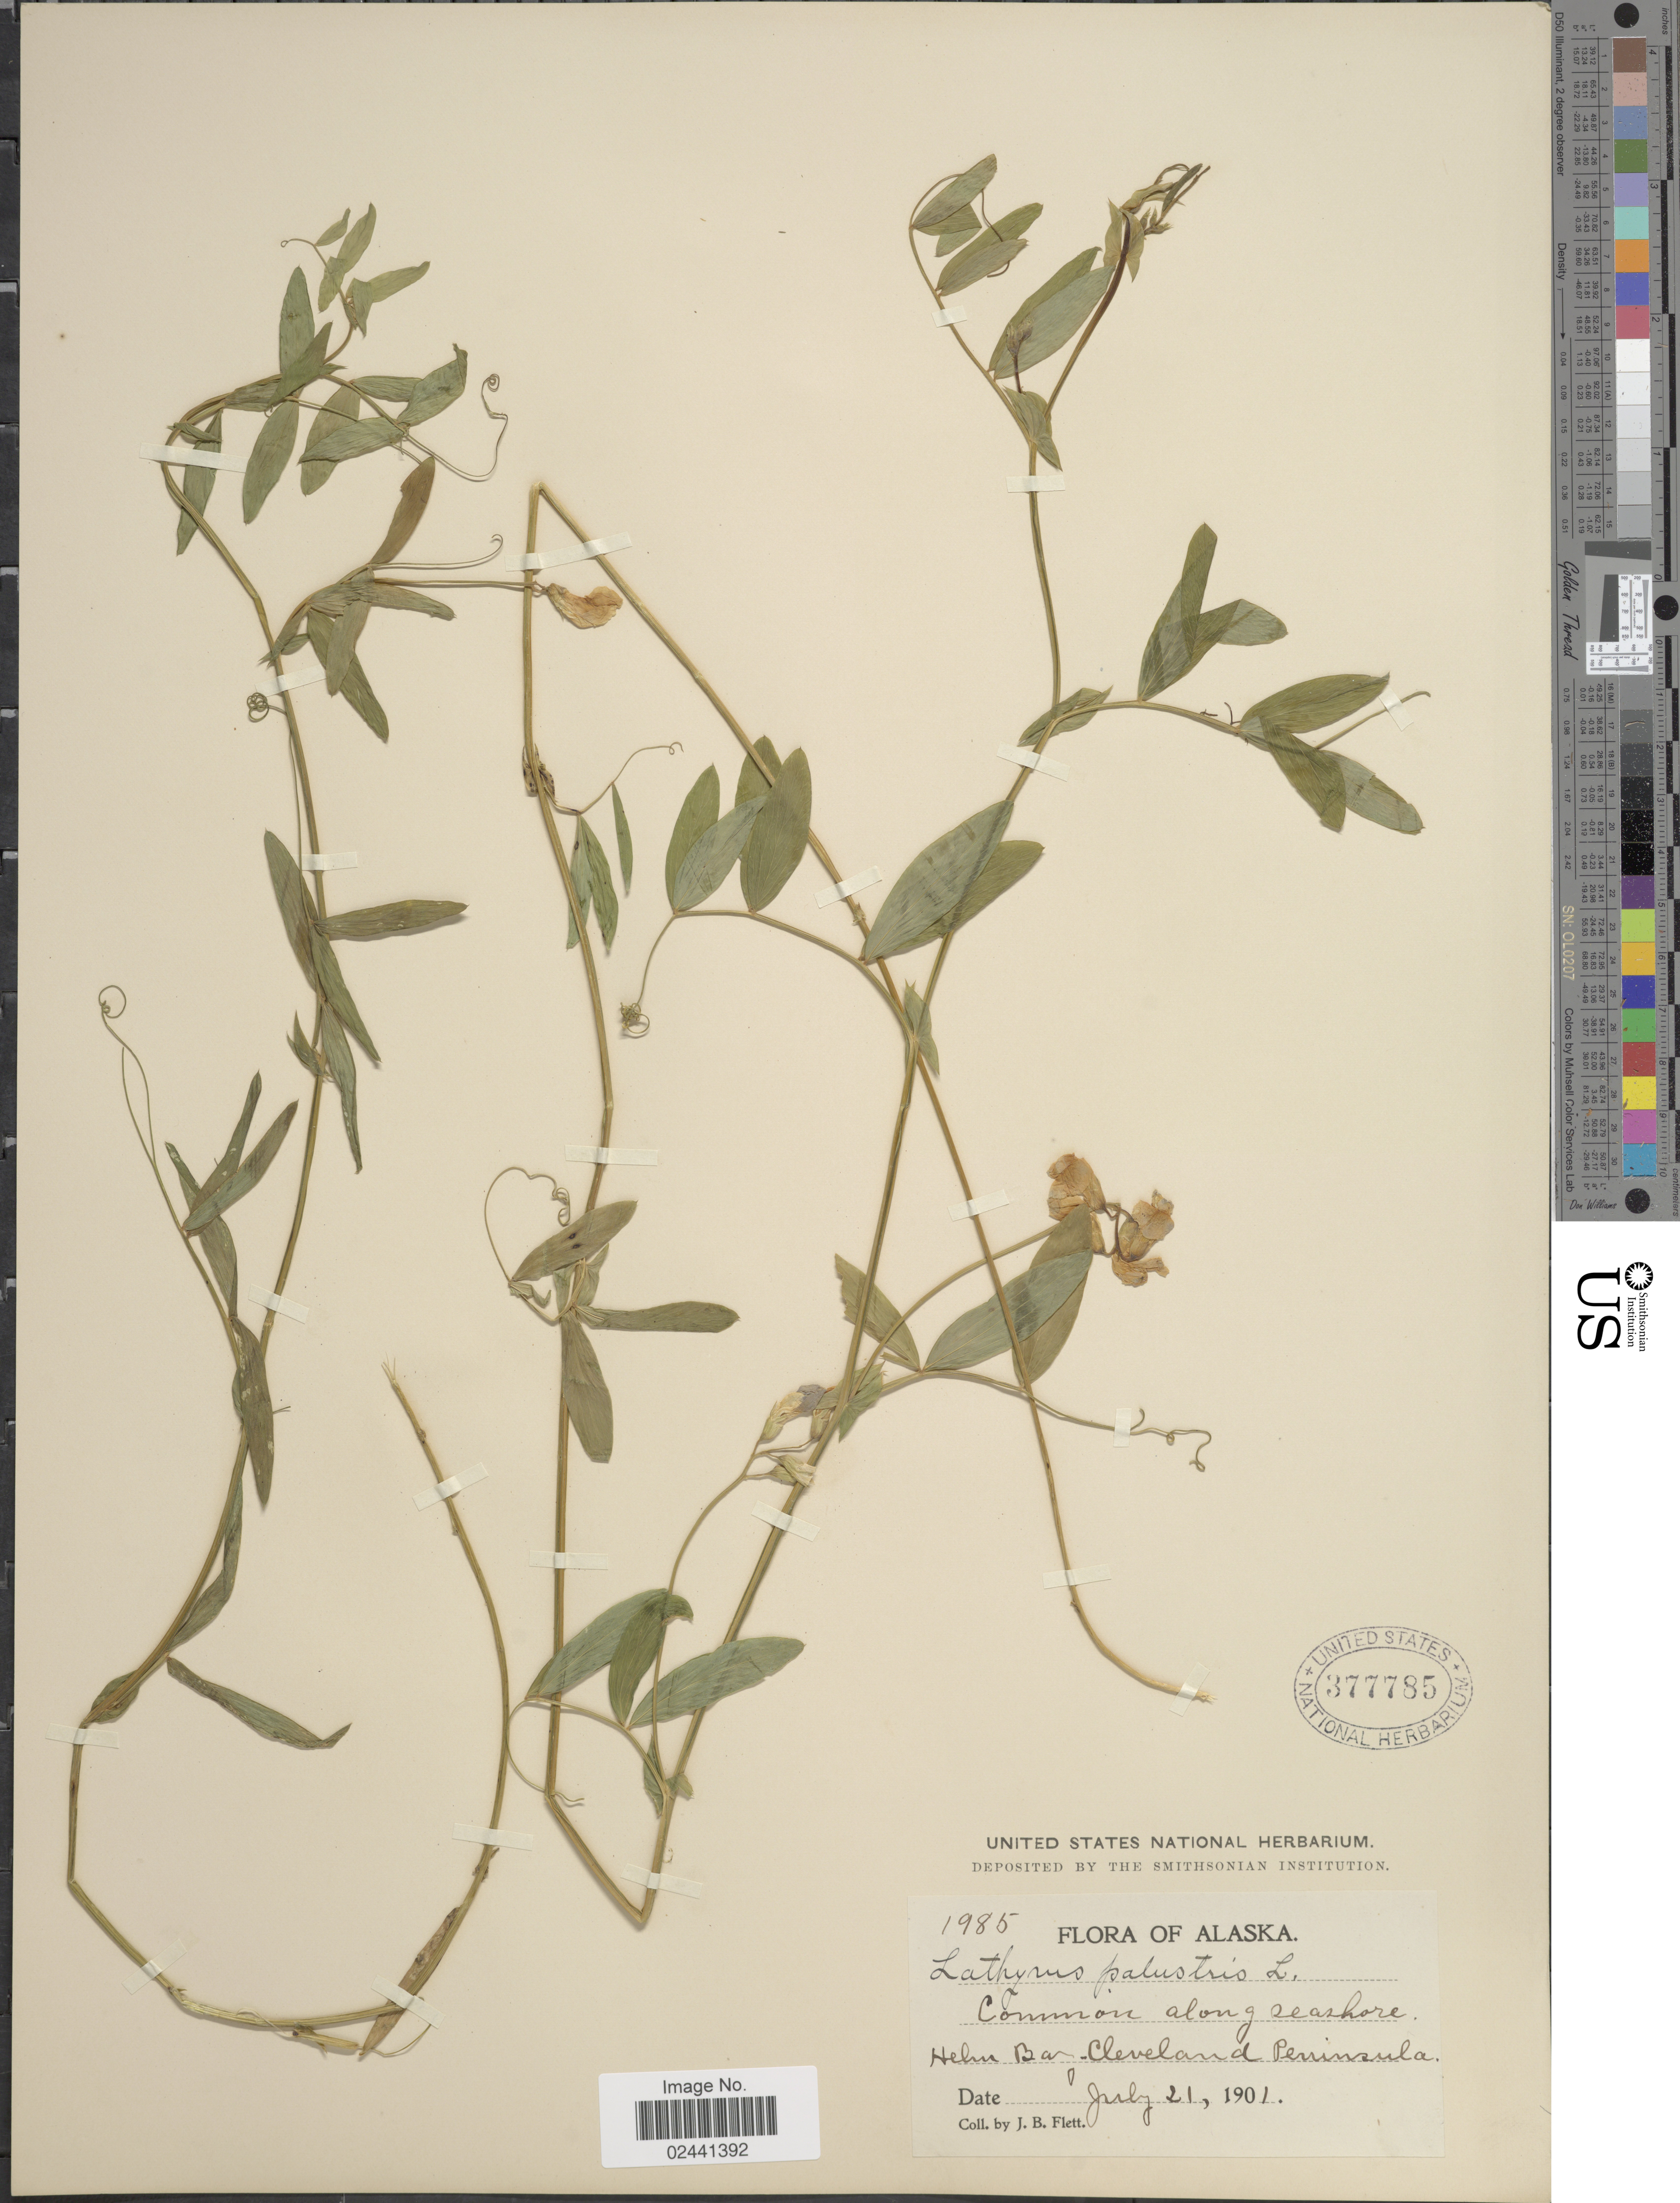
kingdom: Plantae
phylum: Tracheophyta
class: Magnoliopsida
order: Fabales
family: Fabaceae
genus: Lathyrus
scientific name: Lathyrus palustris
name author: L.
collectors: J. Flett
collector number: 1985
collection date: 1901-07-21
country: United States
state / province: Alaska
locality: Common along seashore Hel bar-Cleveland Peninsula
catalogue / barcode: US 377785